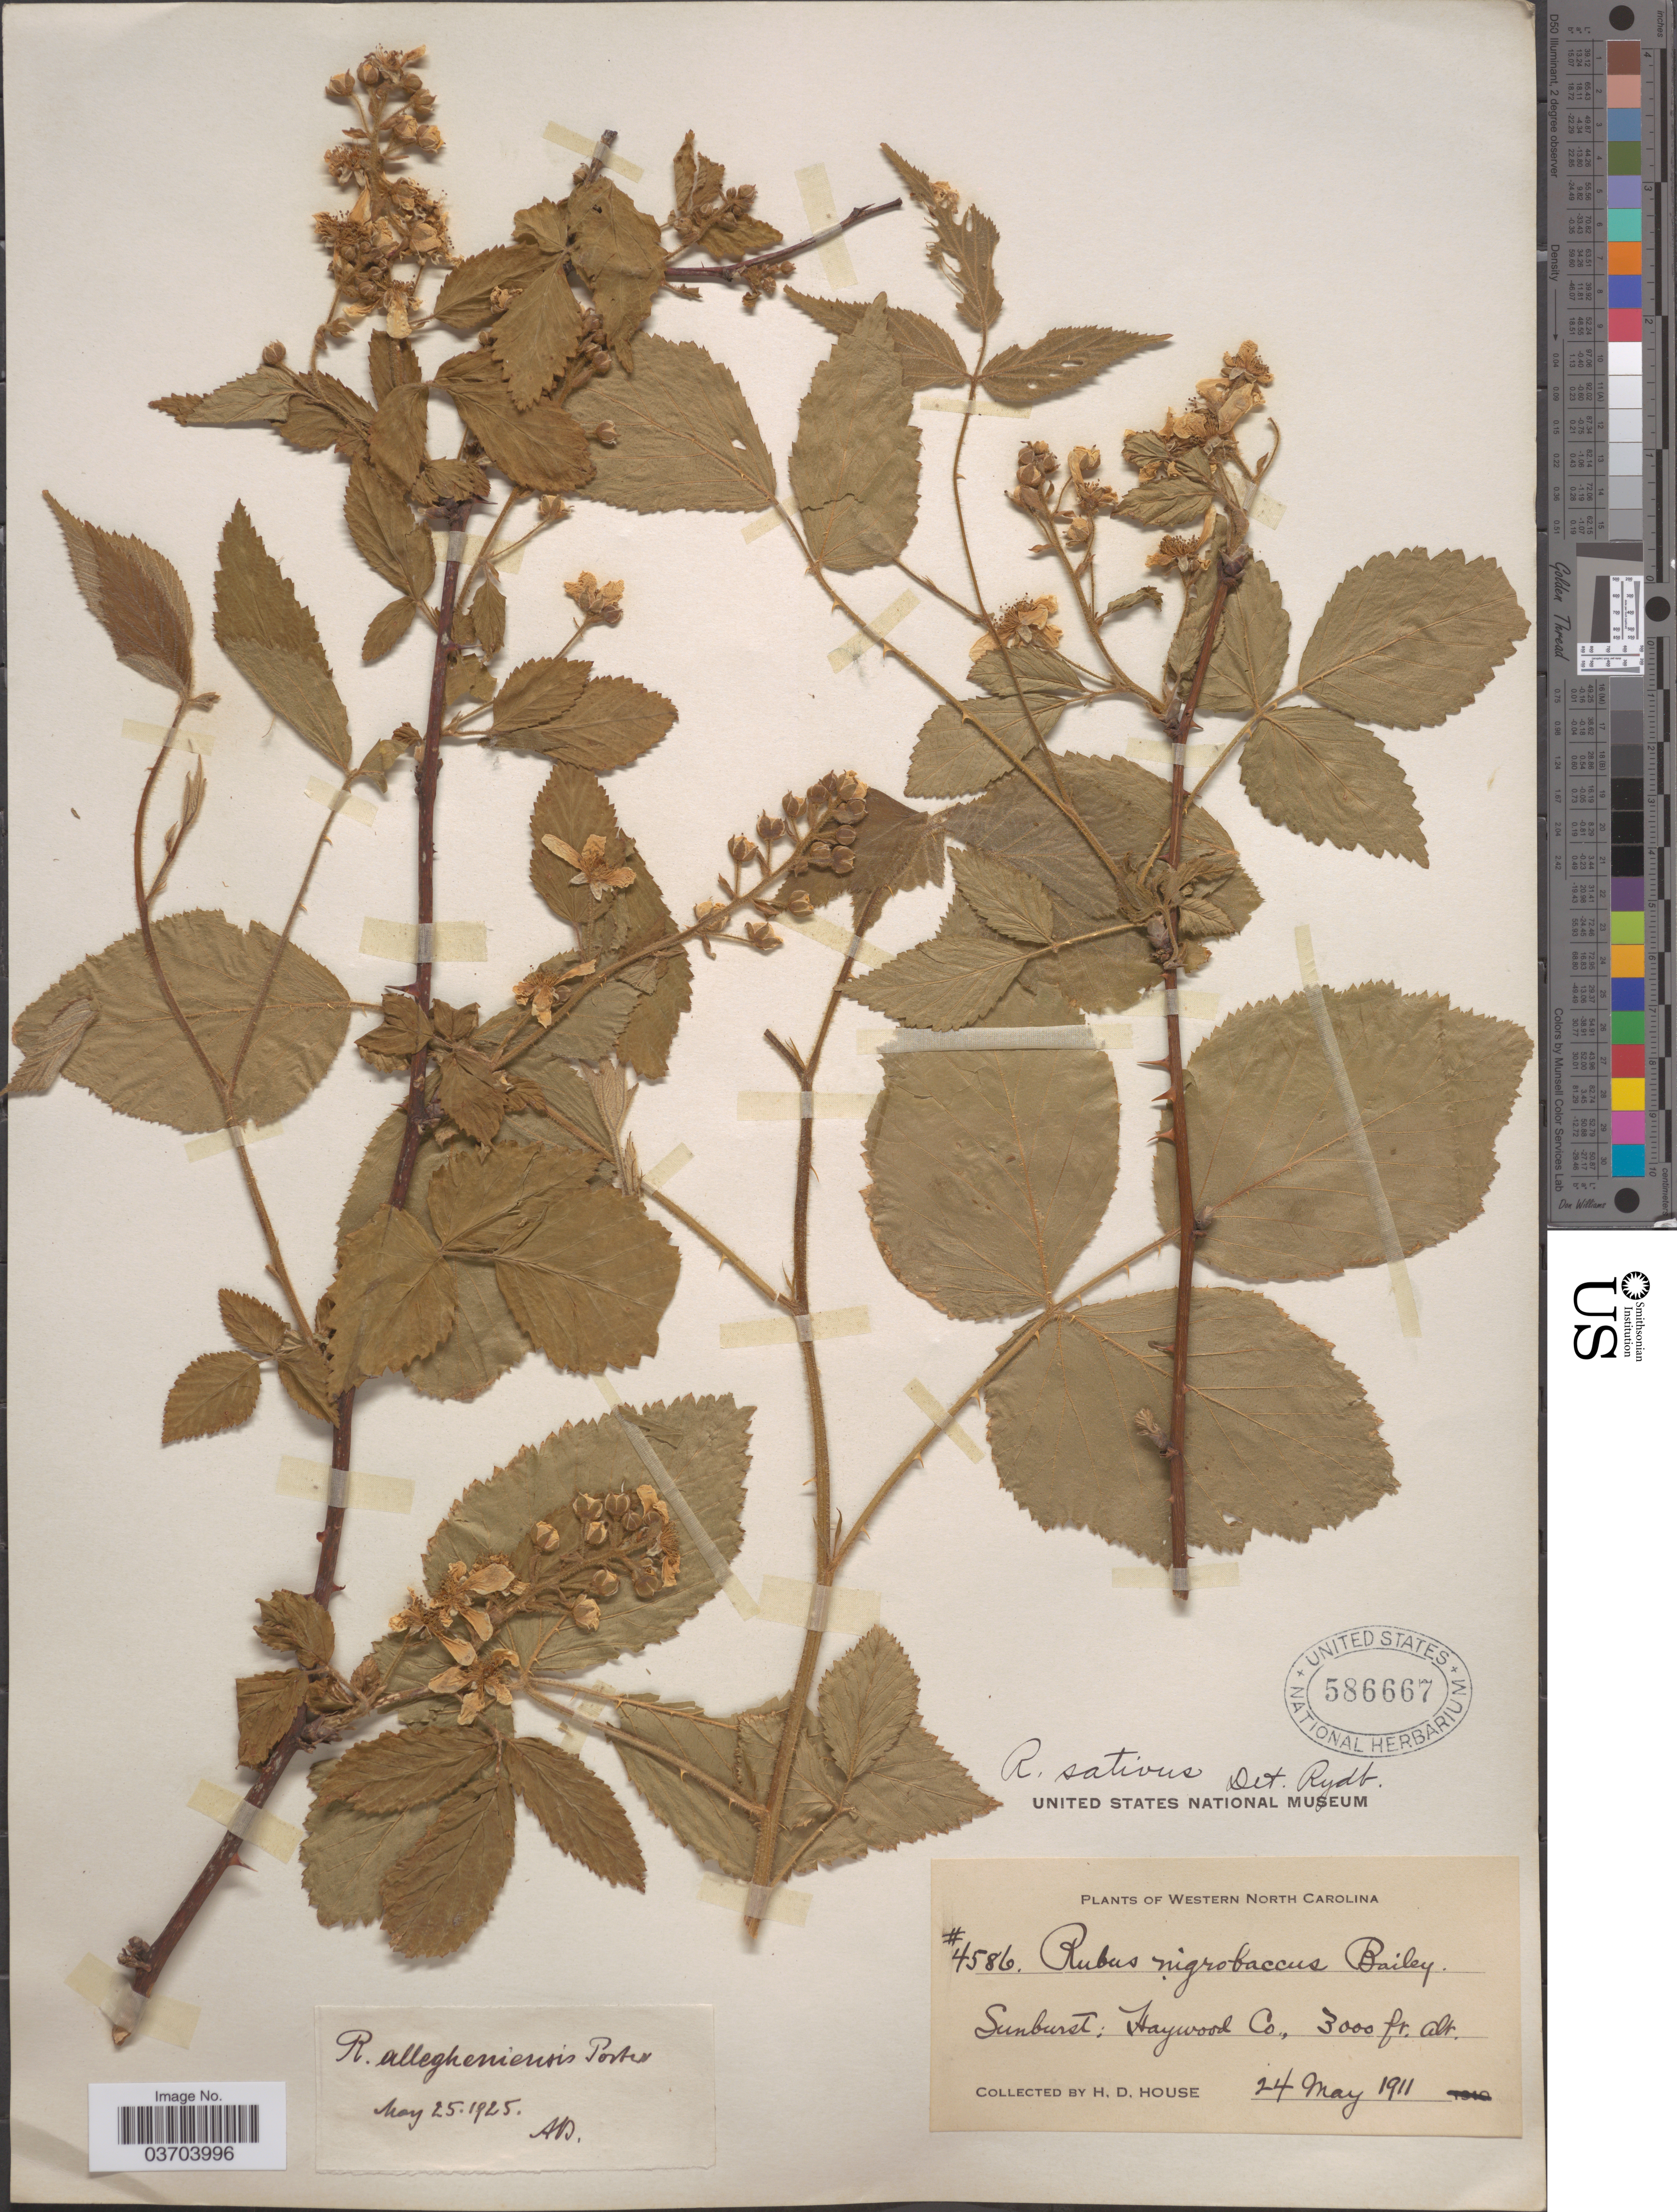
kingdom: Plantae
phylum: Tracheophyta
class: Magnoliopsida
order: Rosales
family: Rosaceae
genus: Rubus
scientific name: Rubus allegheniensis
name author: Porter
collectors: H. D. House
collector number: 4586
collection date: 1911-05-24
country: United States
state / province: North Carolina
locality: Western North Carolina. Sunburst; Haywood Co.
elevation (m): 914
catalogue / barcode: US 586667